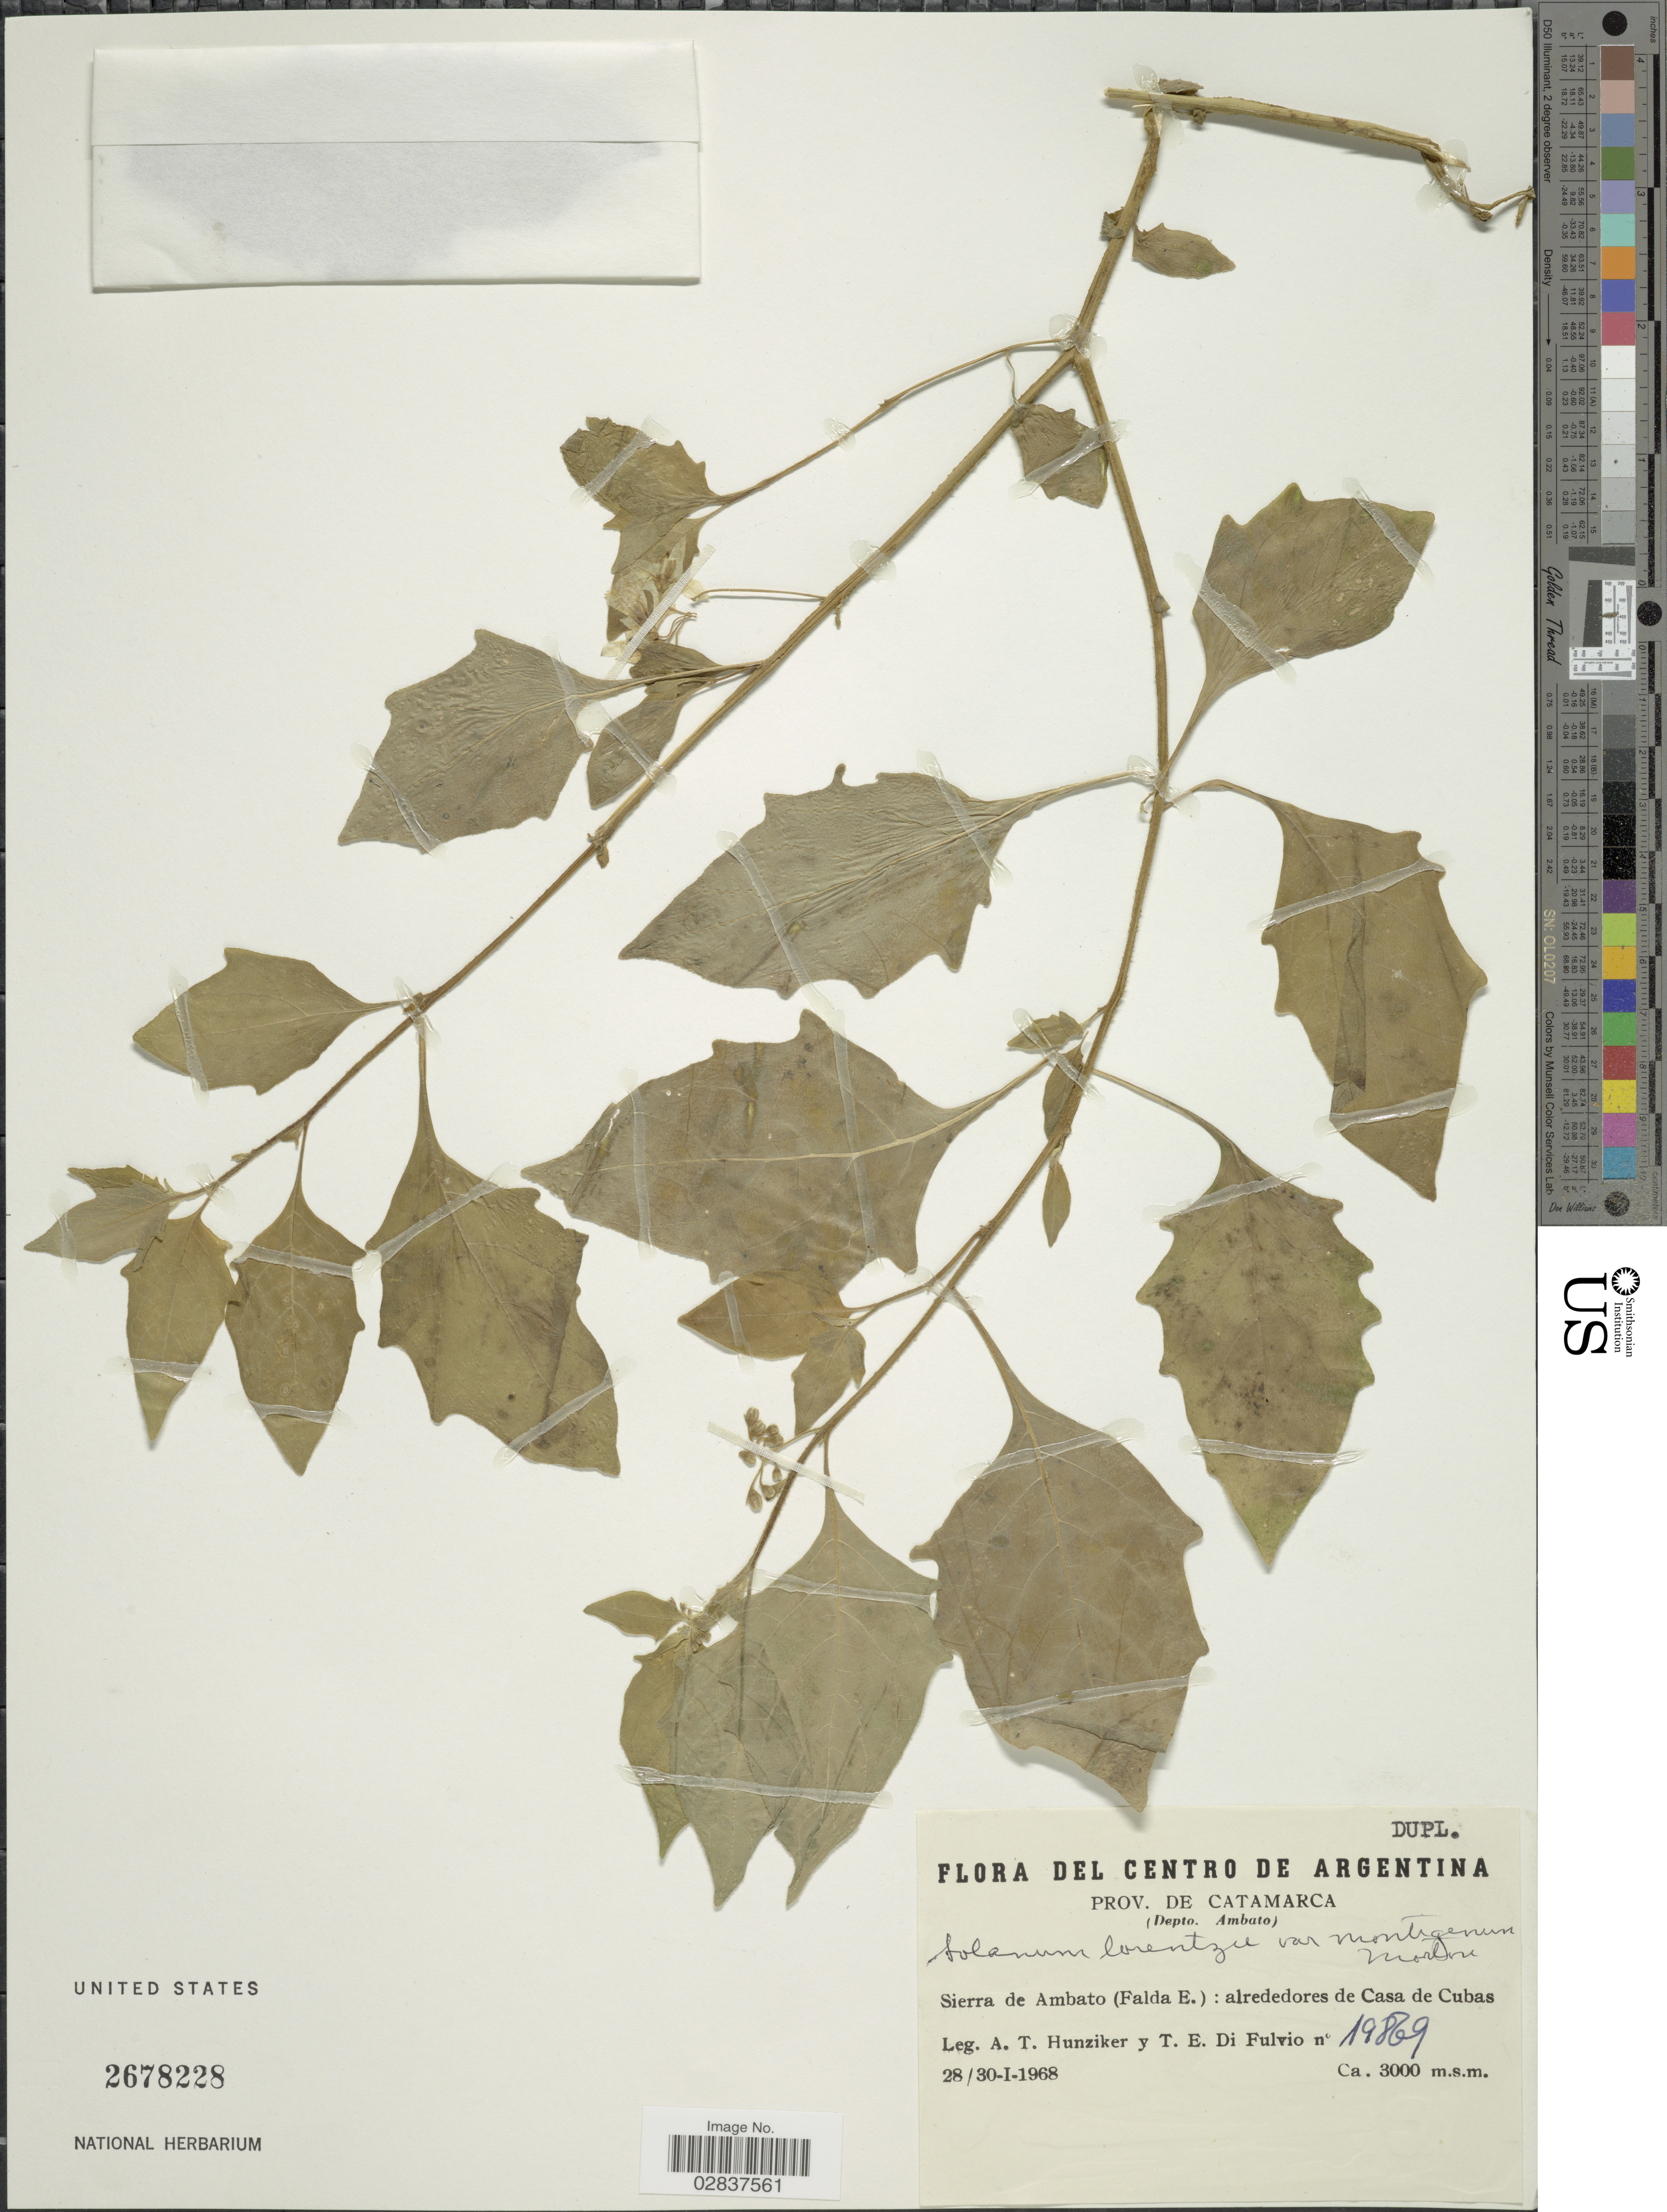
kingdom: Plantae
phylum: Tracheophyta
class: Magnoliopsida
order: Solanales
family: Solanaceae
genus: Solanum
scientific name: Solanum lorentzii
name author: Bitter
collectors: A. T. Hunziker & T. E. Di Fulvio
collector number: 19869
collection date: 1968-01-28/1968-01-30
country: Argentina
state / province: Catamarca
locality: Depto. Ambato. Sierra de Ambato (Falda E.): alrededores de Casa de Cubas.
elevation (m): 3000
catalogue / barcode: US 2678228